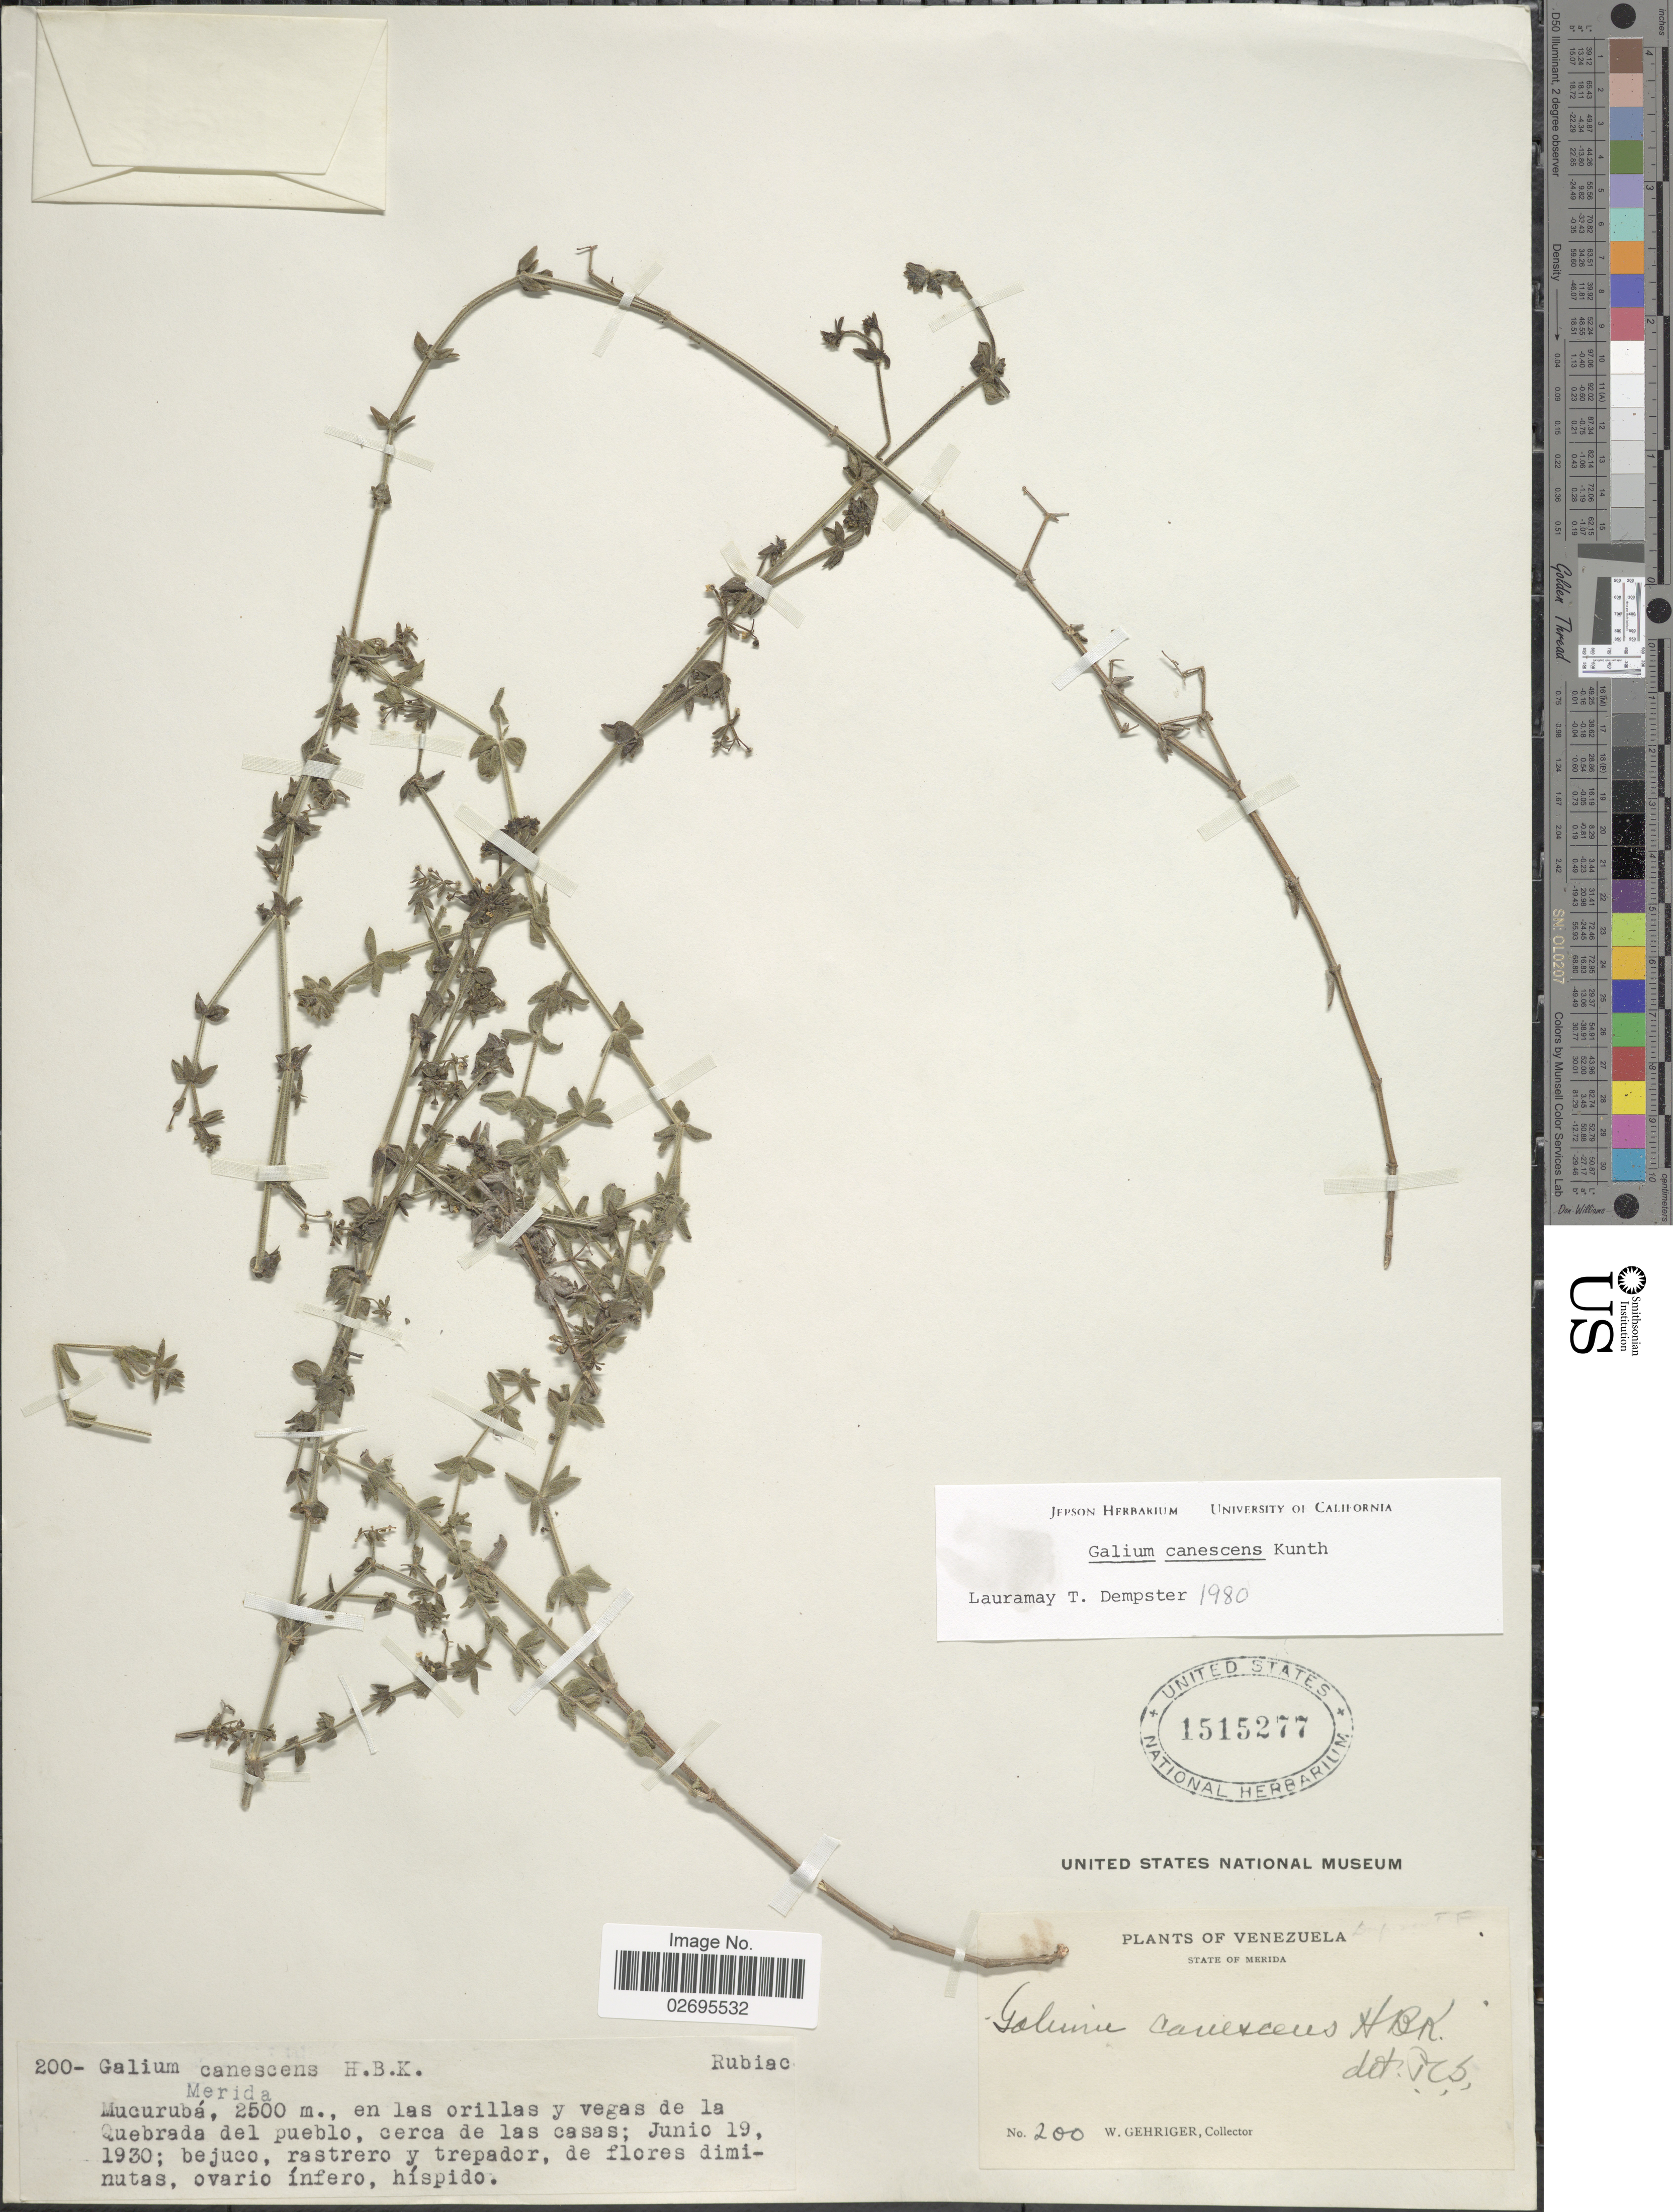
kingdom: Plantae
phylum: Tracheophyta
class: Magnoliopsida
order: Gentianales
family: Rubiaceae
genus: Galium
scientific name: Galium canescens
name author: Kunth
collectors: W. Gehriger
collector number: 200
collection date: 1930-06-19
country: Venezuela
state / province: Mérida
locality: Mucurubá., en las orillas y vegas de la Quebrada del pueblo, cerca de las casas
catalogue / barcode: US 1515277